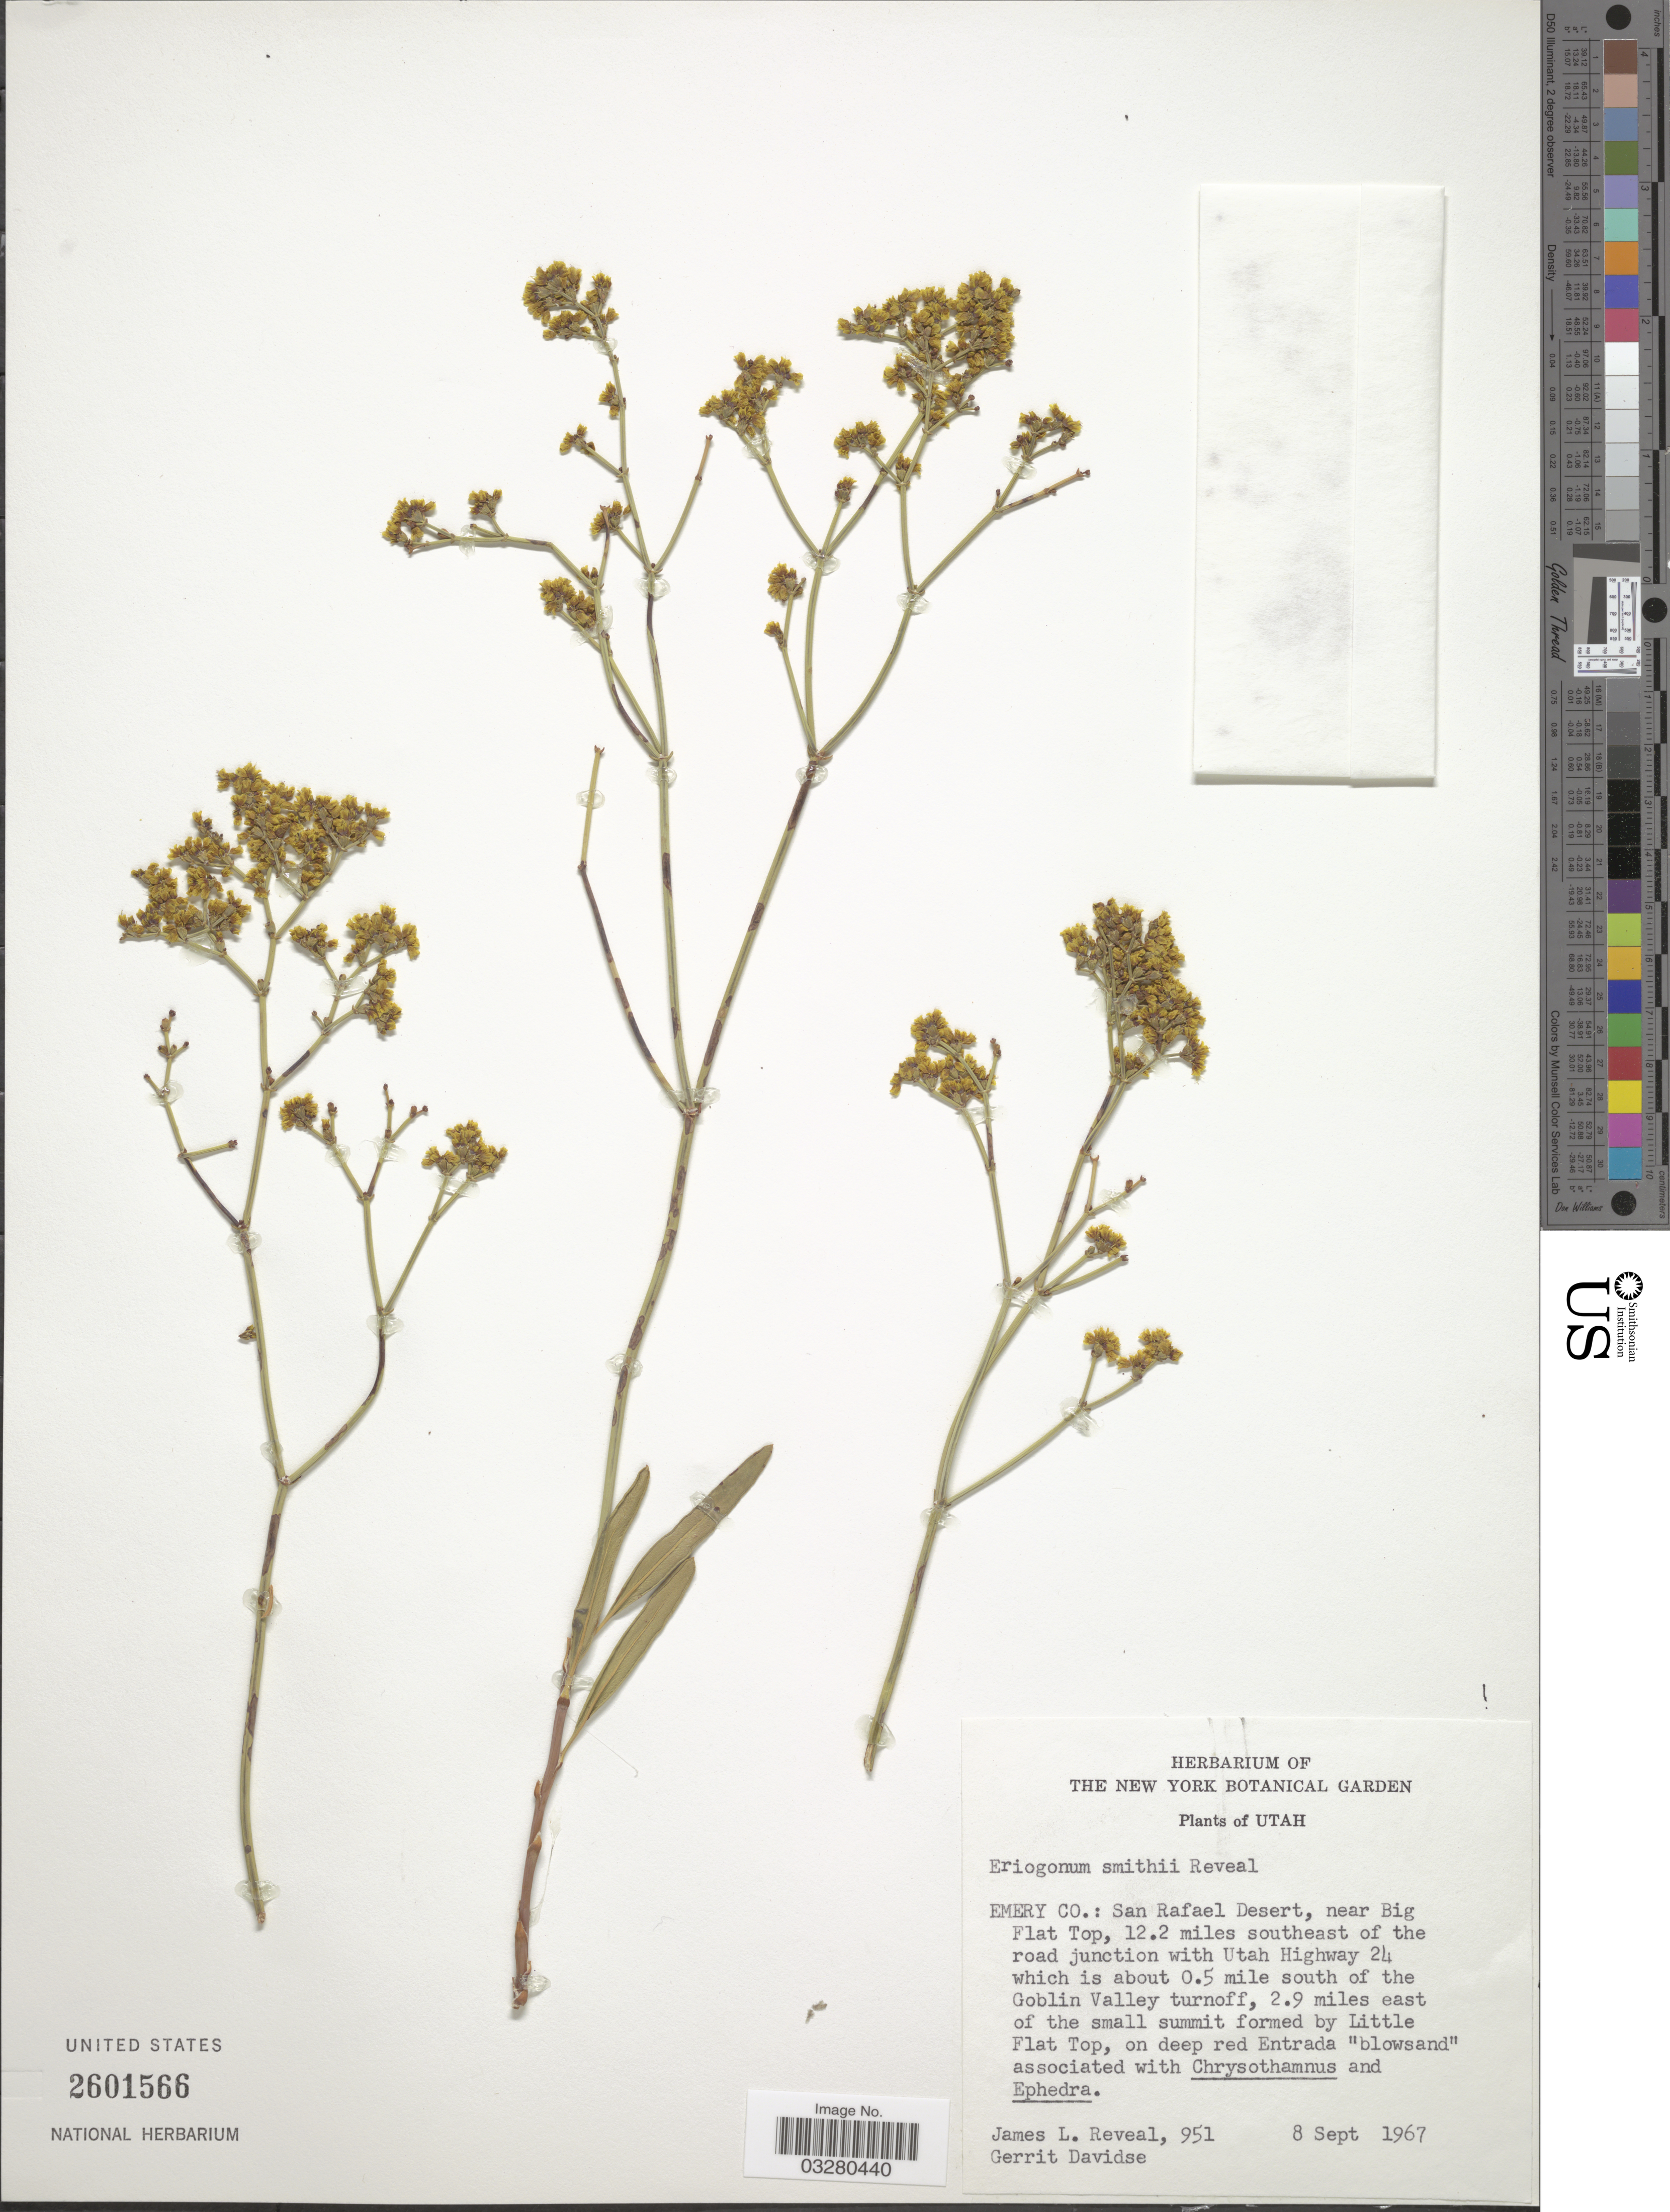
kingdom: Plantae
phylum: Tracheophyta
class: Magnoliopsida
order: Caryophyllales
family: Polygonaceae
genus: Eriogonum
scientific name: Eriogonum smithii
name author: Reveal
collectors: J. L. Reveal & G. Davidse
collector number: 951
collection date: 1967-09-08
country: United States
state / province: Utah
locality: Emery Co.: San Rafael Desert, near Big Flat Top, 12.2 miles southeast of the road junction with Utah Highway 24 which is about 0.5 mile south of the Goblin Valley turnoff, 2.9 miles east of the small summit formed by Little Flat Top.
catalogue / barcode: US 2601566